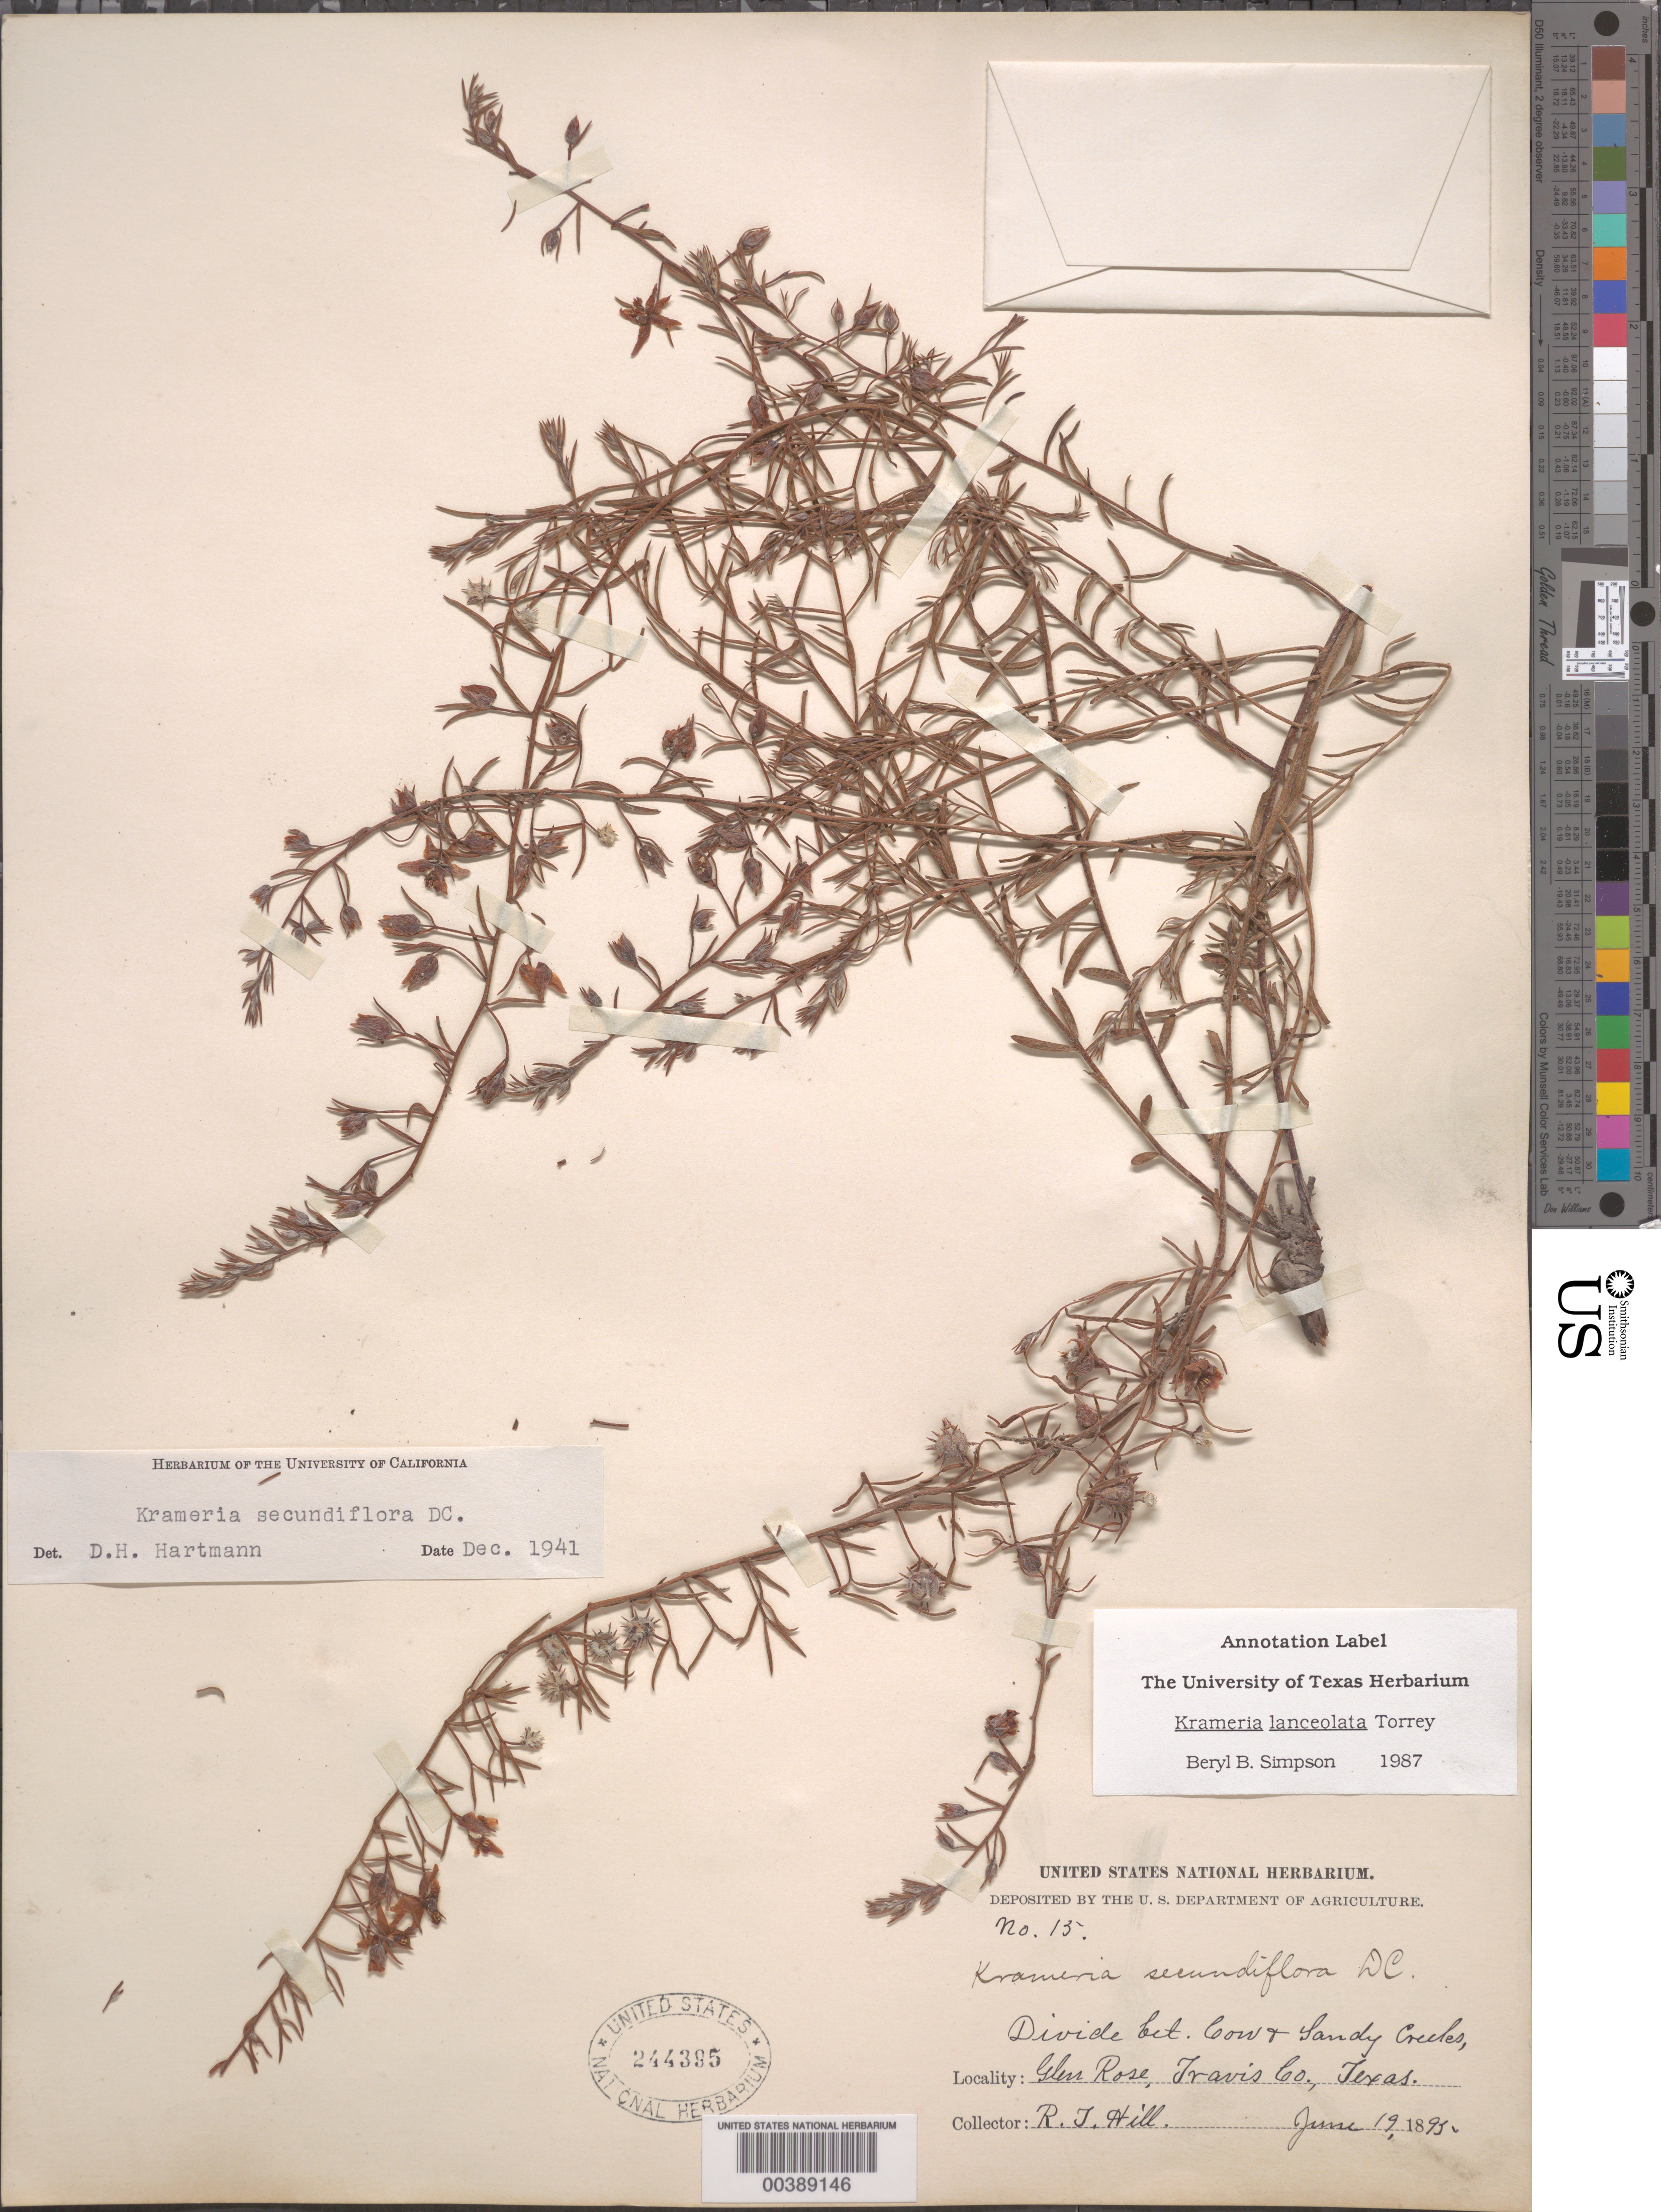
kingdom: Plantae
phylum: Tracheophyta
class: Magnoliopsida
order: Zygophyllales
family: Krameriaceae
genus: Krameria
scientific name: Krameria lanceolata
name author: Torr.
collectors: R. Hill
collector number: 15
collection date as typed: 19 Jun 1895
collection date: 1895-06-19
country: United States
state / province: Texas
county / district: Travis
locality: Divide between cow and sandy creeks, glen rose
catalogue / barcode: US 244395